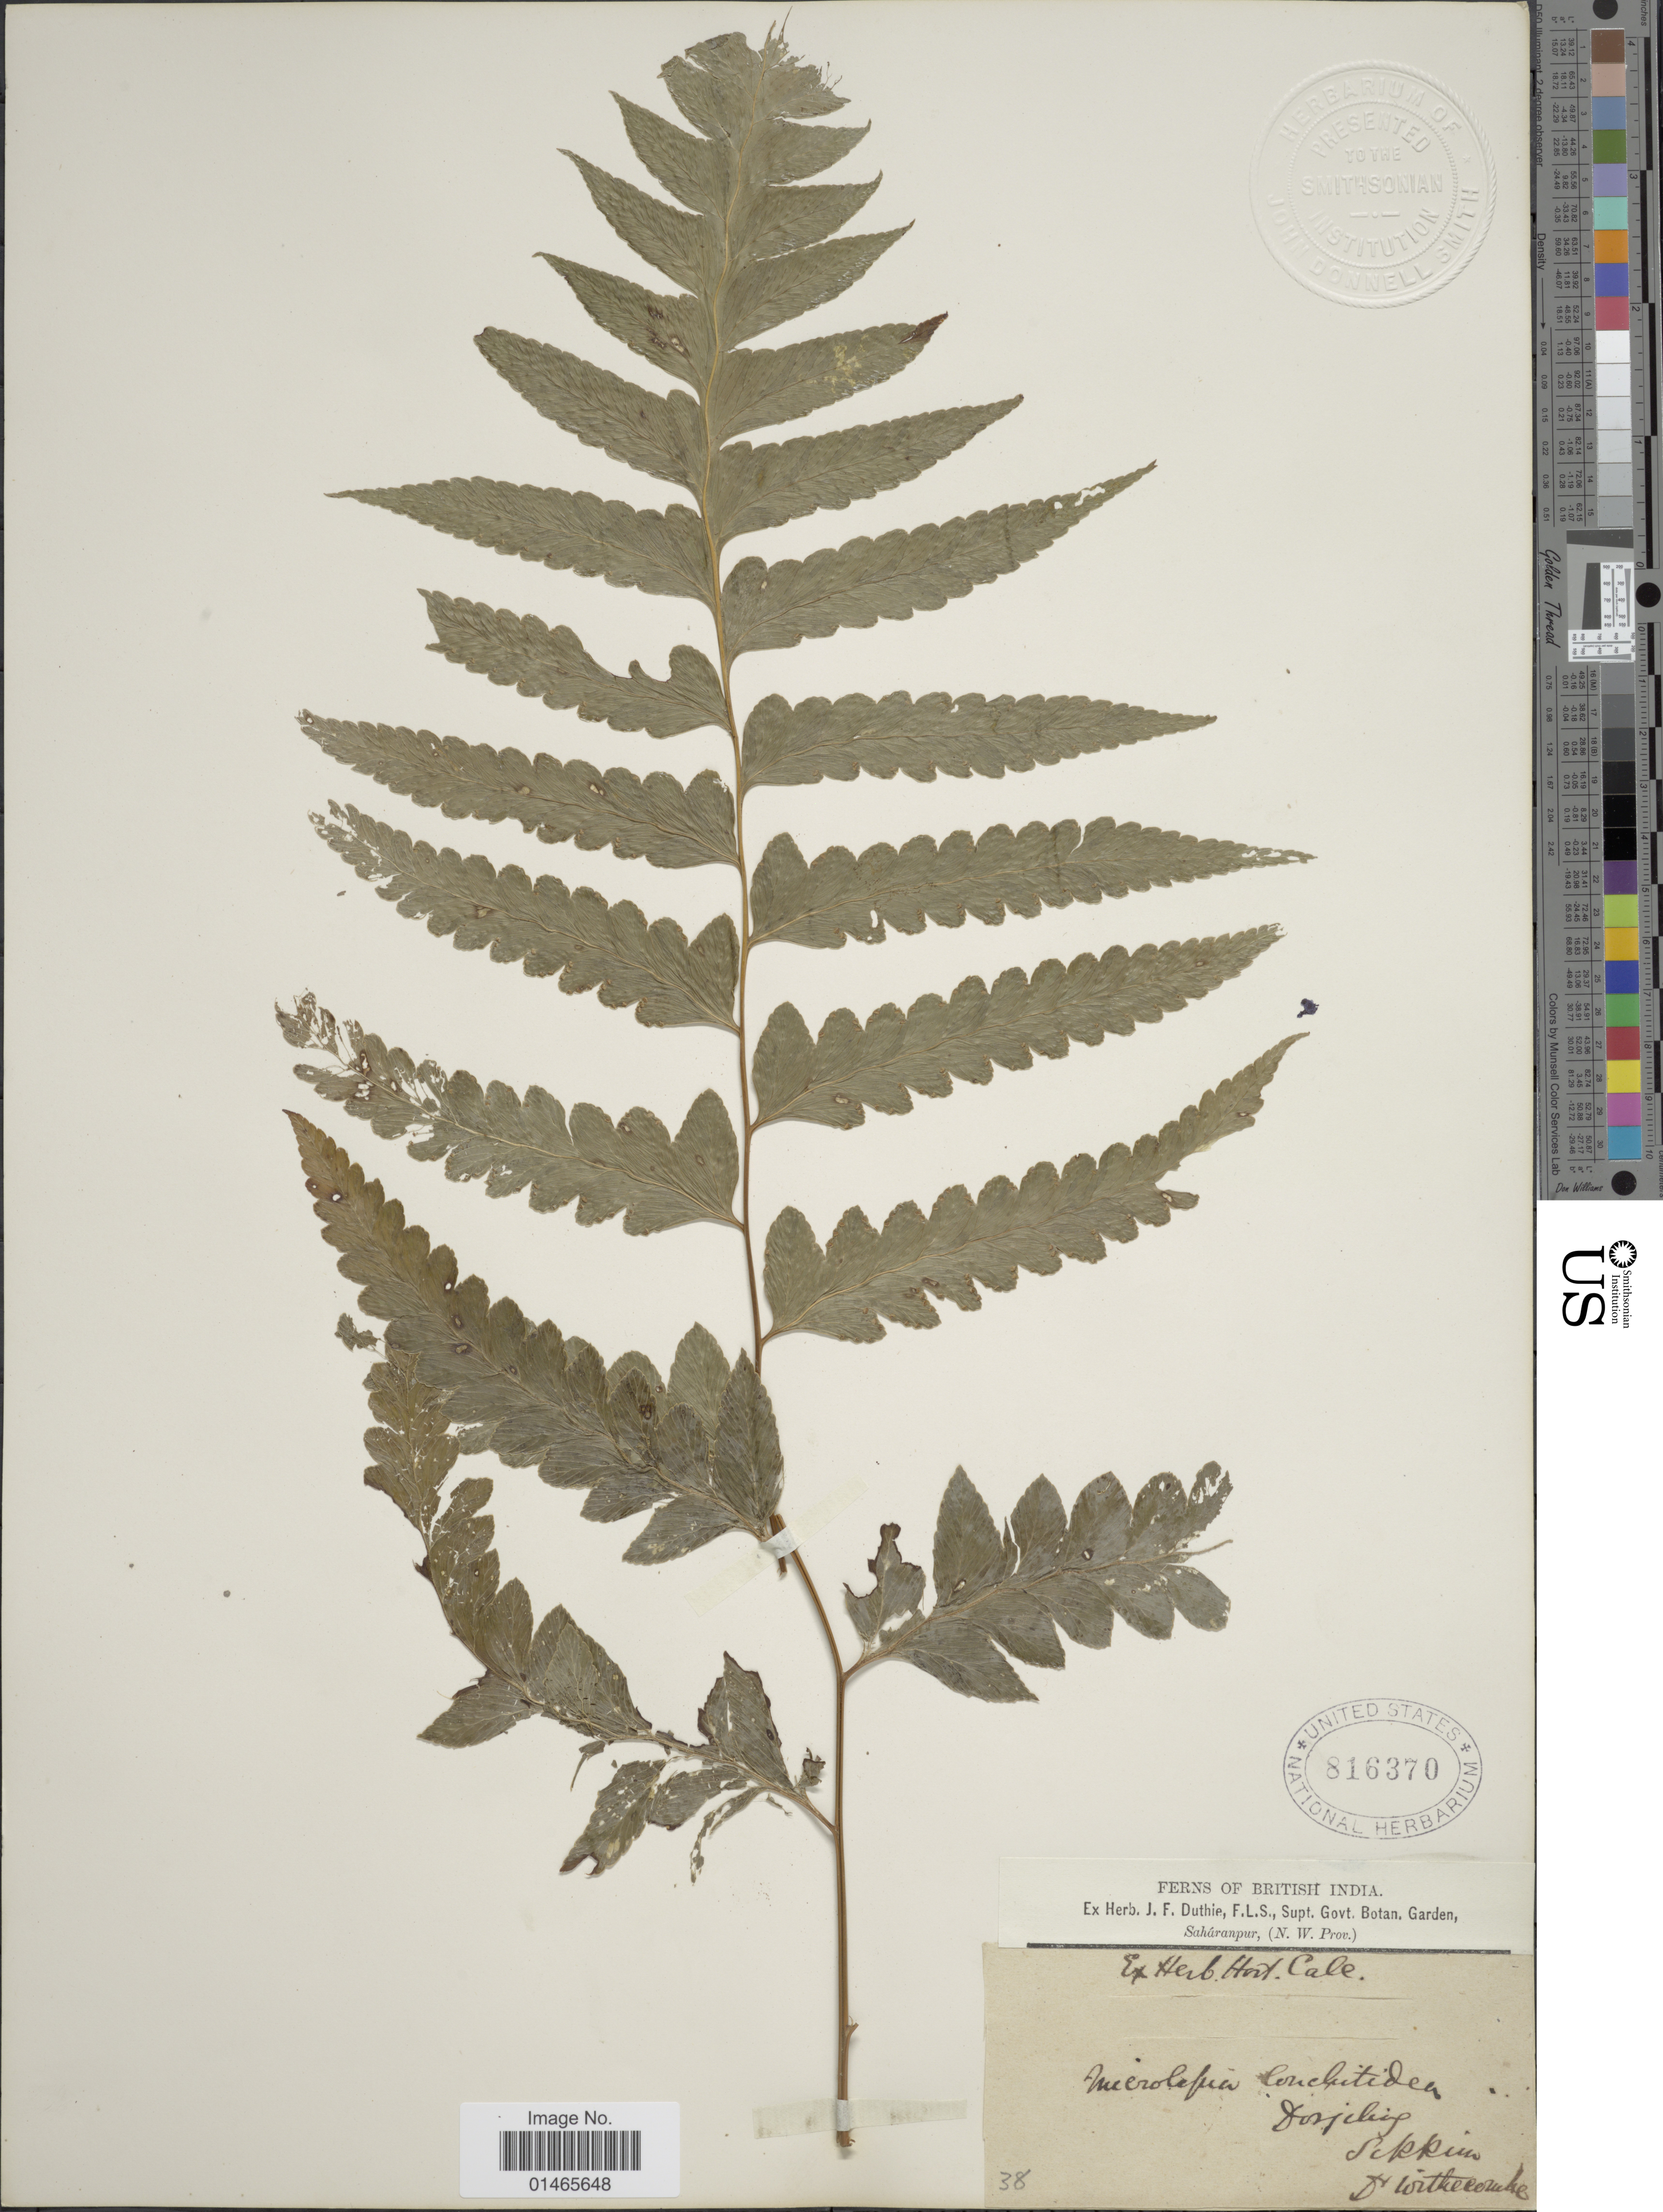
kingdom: Plantae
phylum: Tracheophyta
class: Polypodiopsida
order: Polypodiales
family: Dennstaedtiaceae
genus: Microlepia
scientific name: Microlepia platyphylla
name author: (D. Don) J. Sm.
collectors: Withecombe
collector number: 38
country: India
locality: British India, Saháranpur, (N.W. Prov), Darjeeling, Sikkim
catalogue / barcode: US 816370